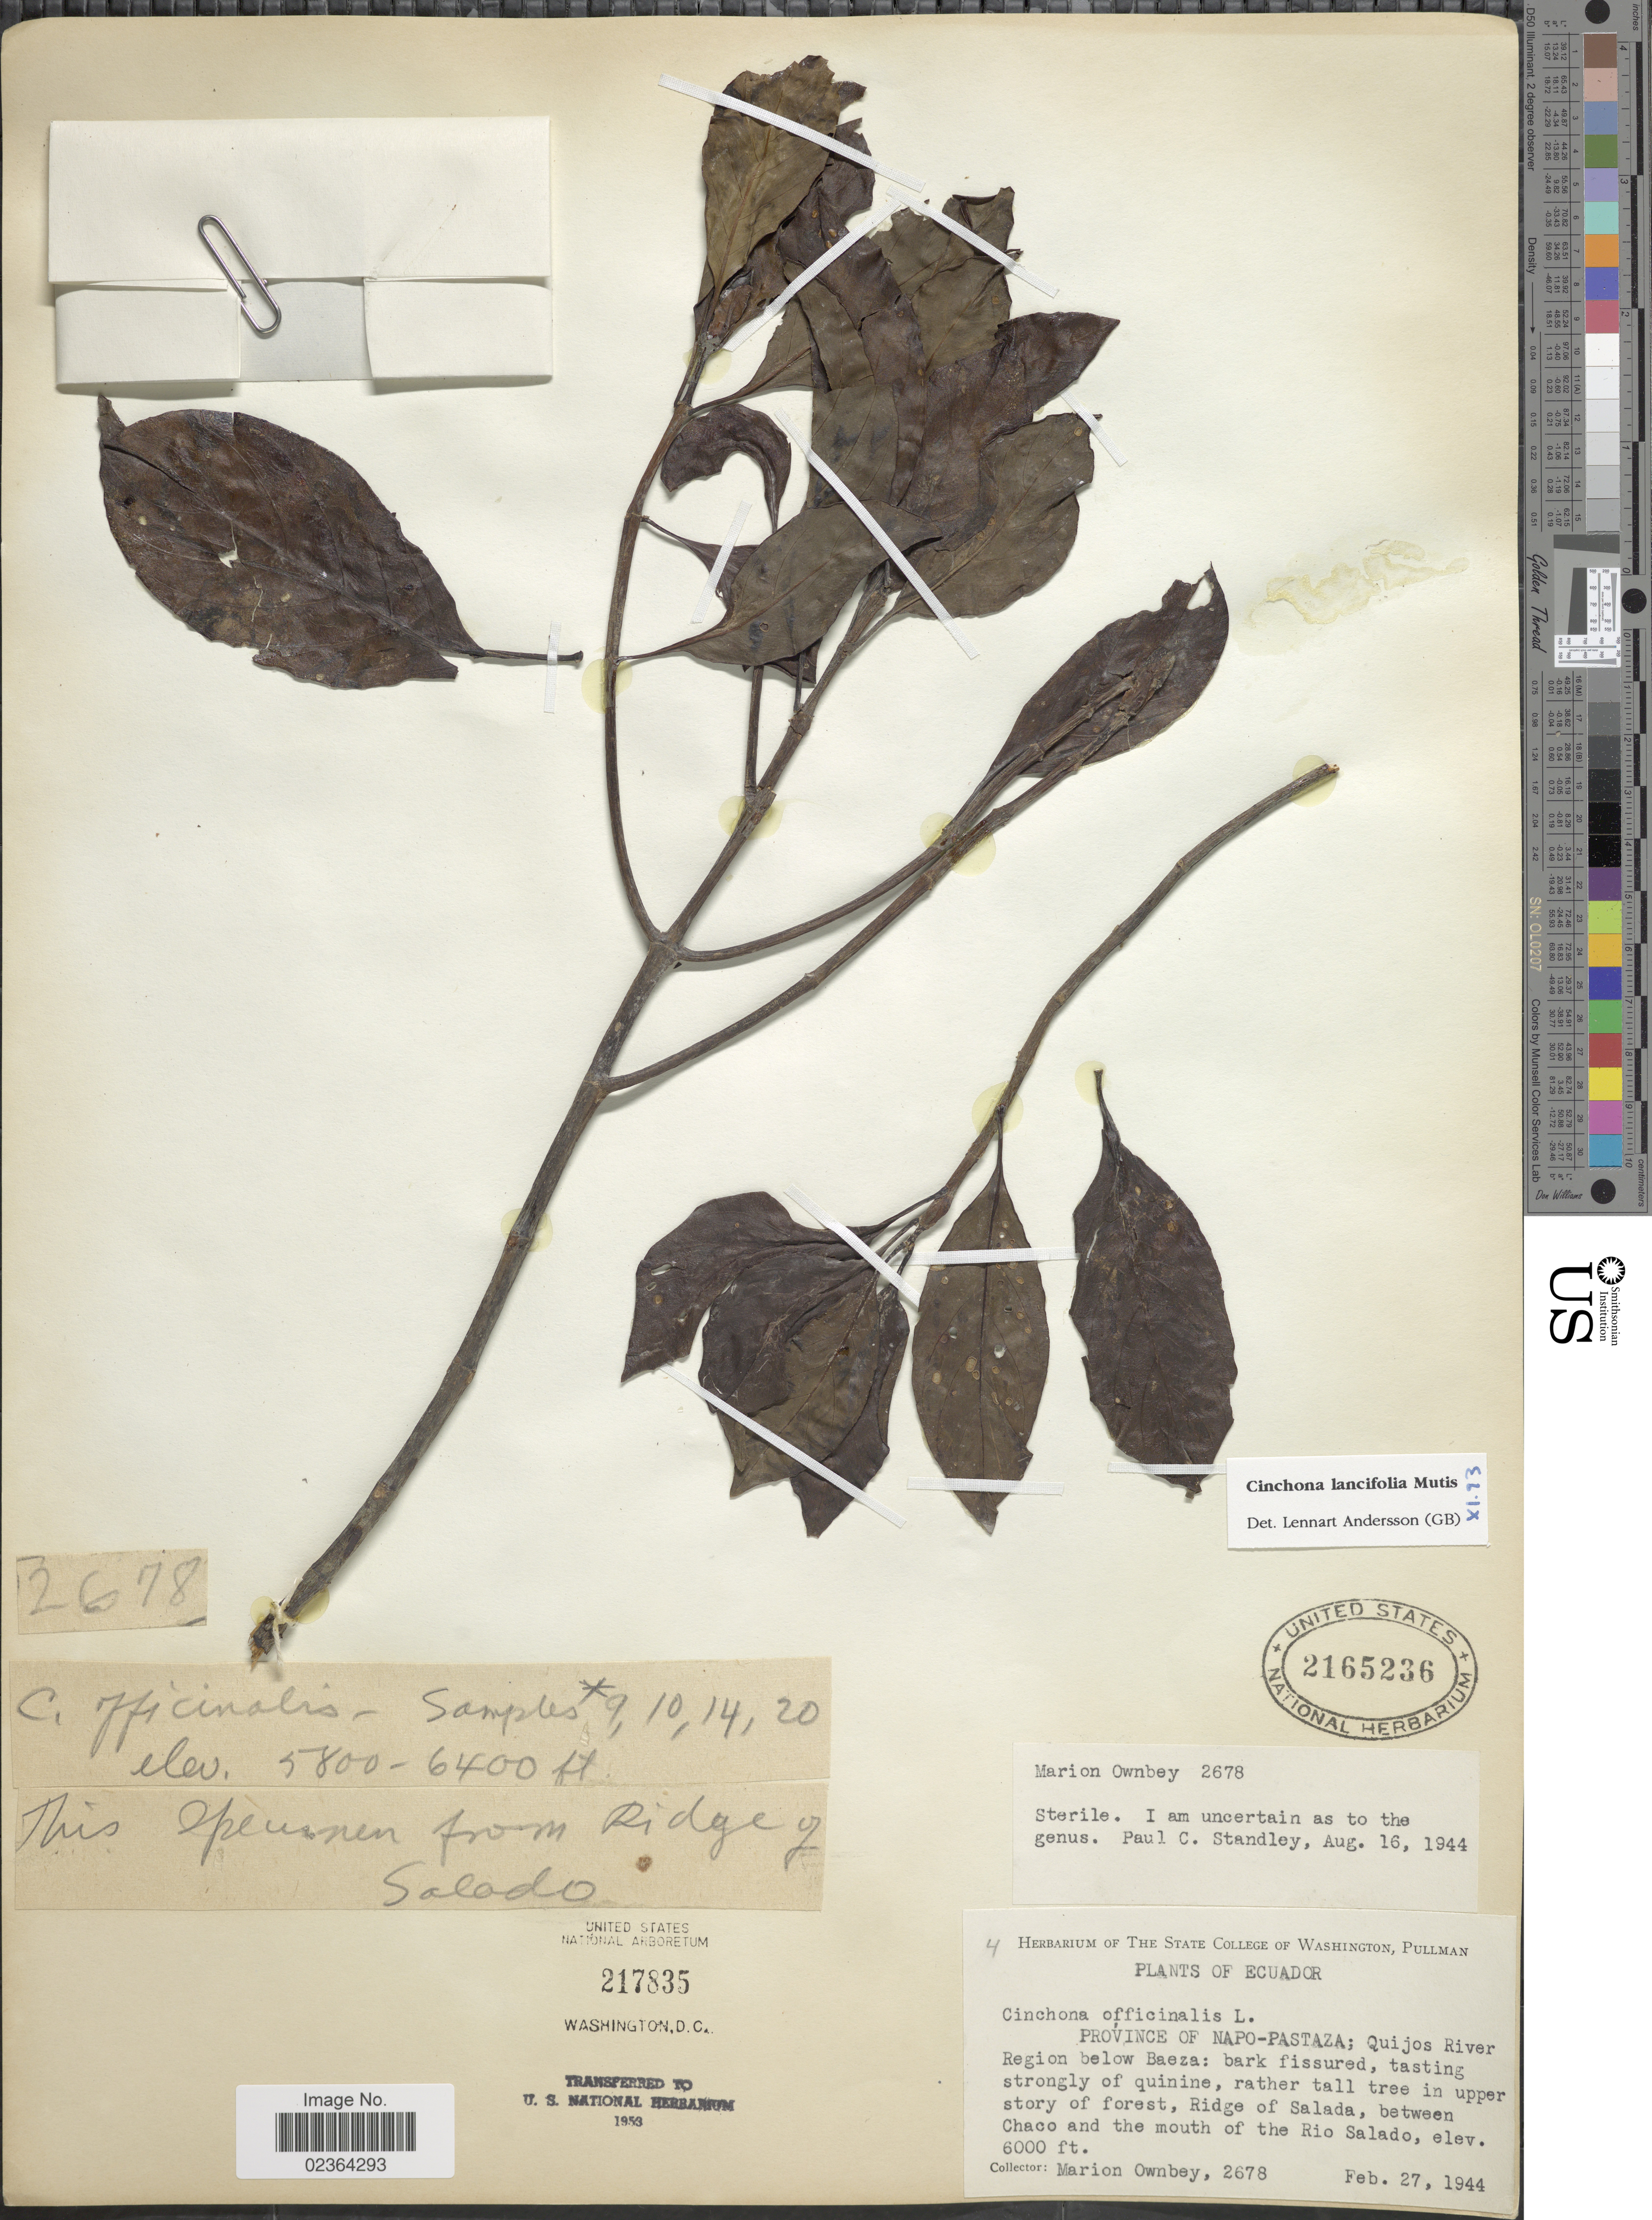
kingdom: Plantae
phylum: Tracheophyta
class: Magnoliopsida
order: Gentianales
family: Rubiaceae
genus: Cinchona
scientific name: Cinchona lancifolia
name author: Mutis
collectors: F. M. Ownbey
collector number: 2678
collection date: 1944-02-27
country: Ecuador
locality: Province Napo-Pastaza, Quijos River, Region below Baeza, Ridge of Salada, between Chaco and the mouth of the Rio Salado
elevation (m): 1829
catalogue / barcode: US 2165236